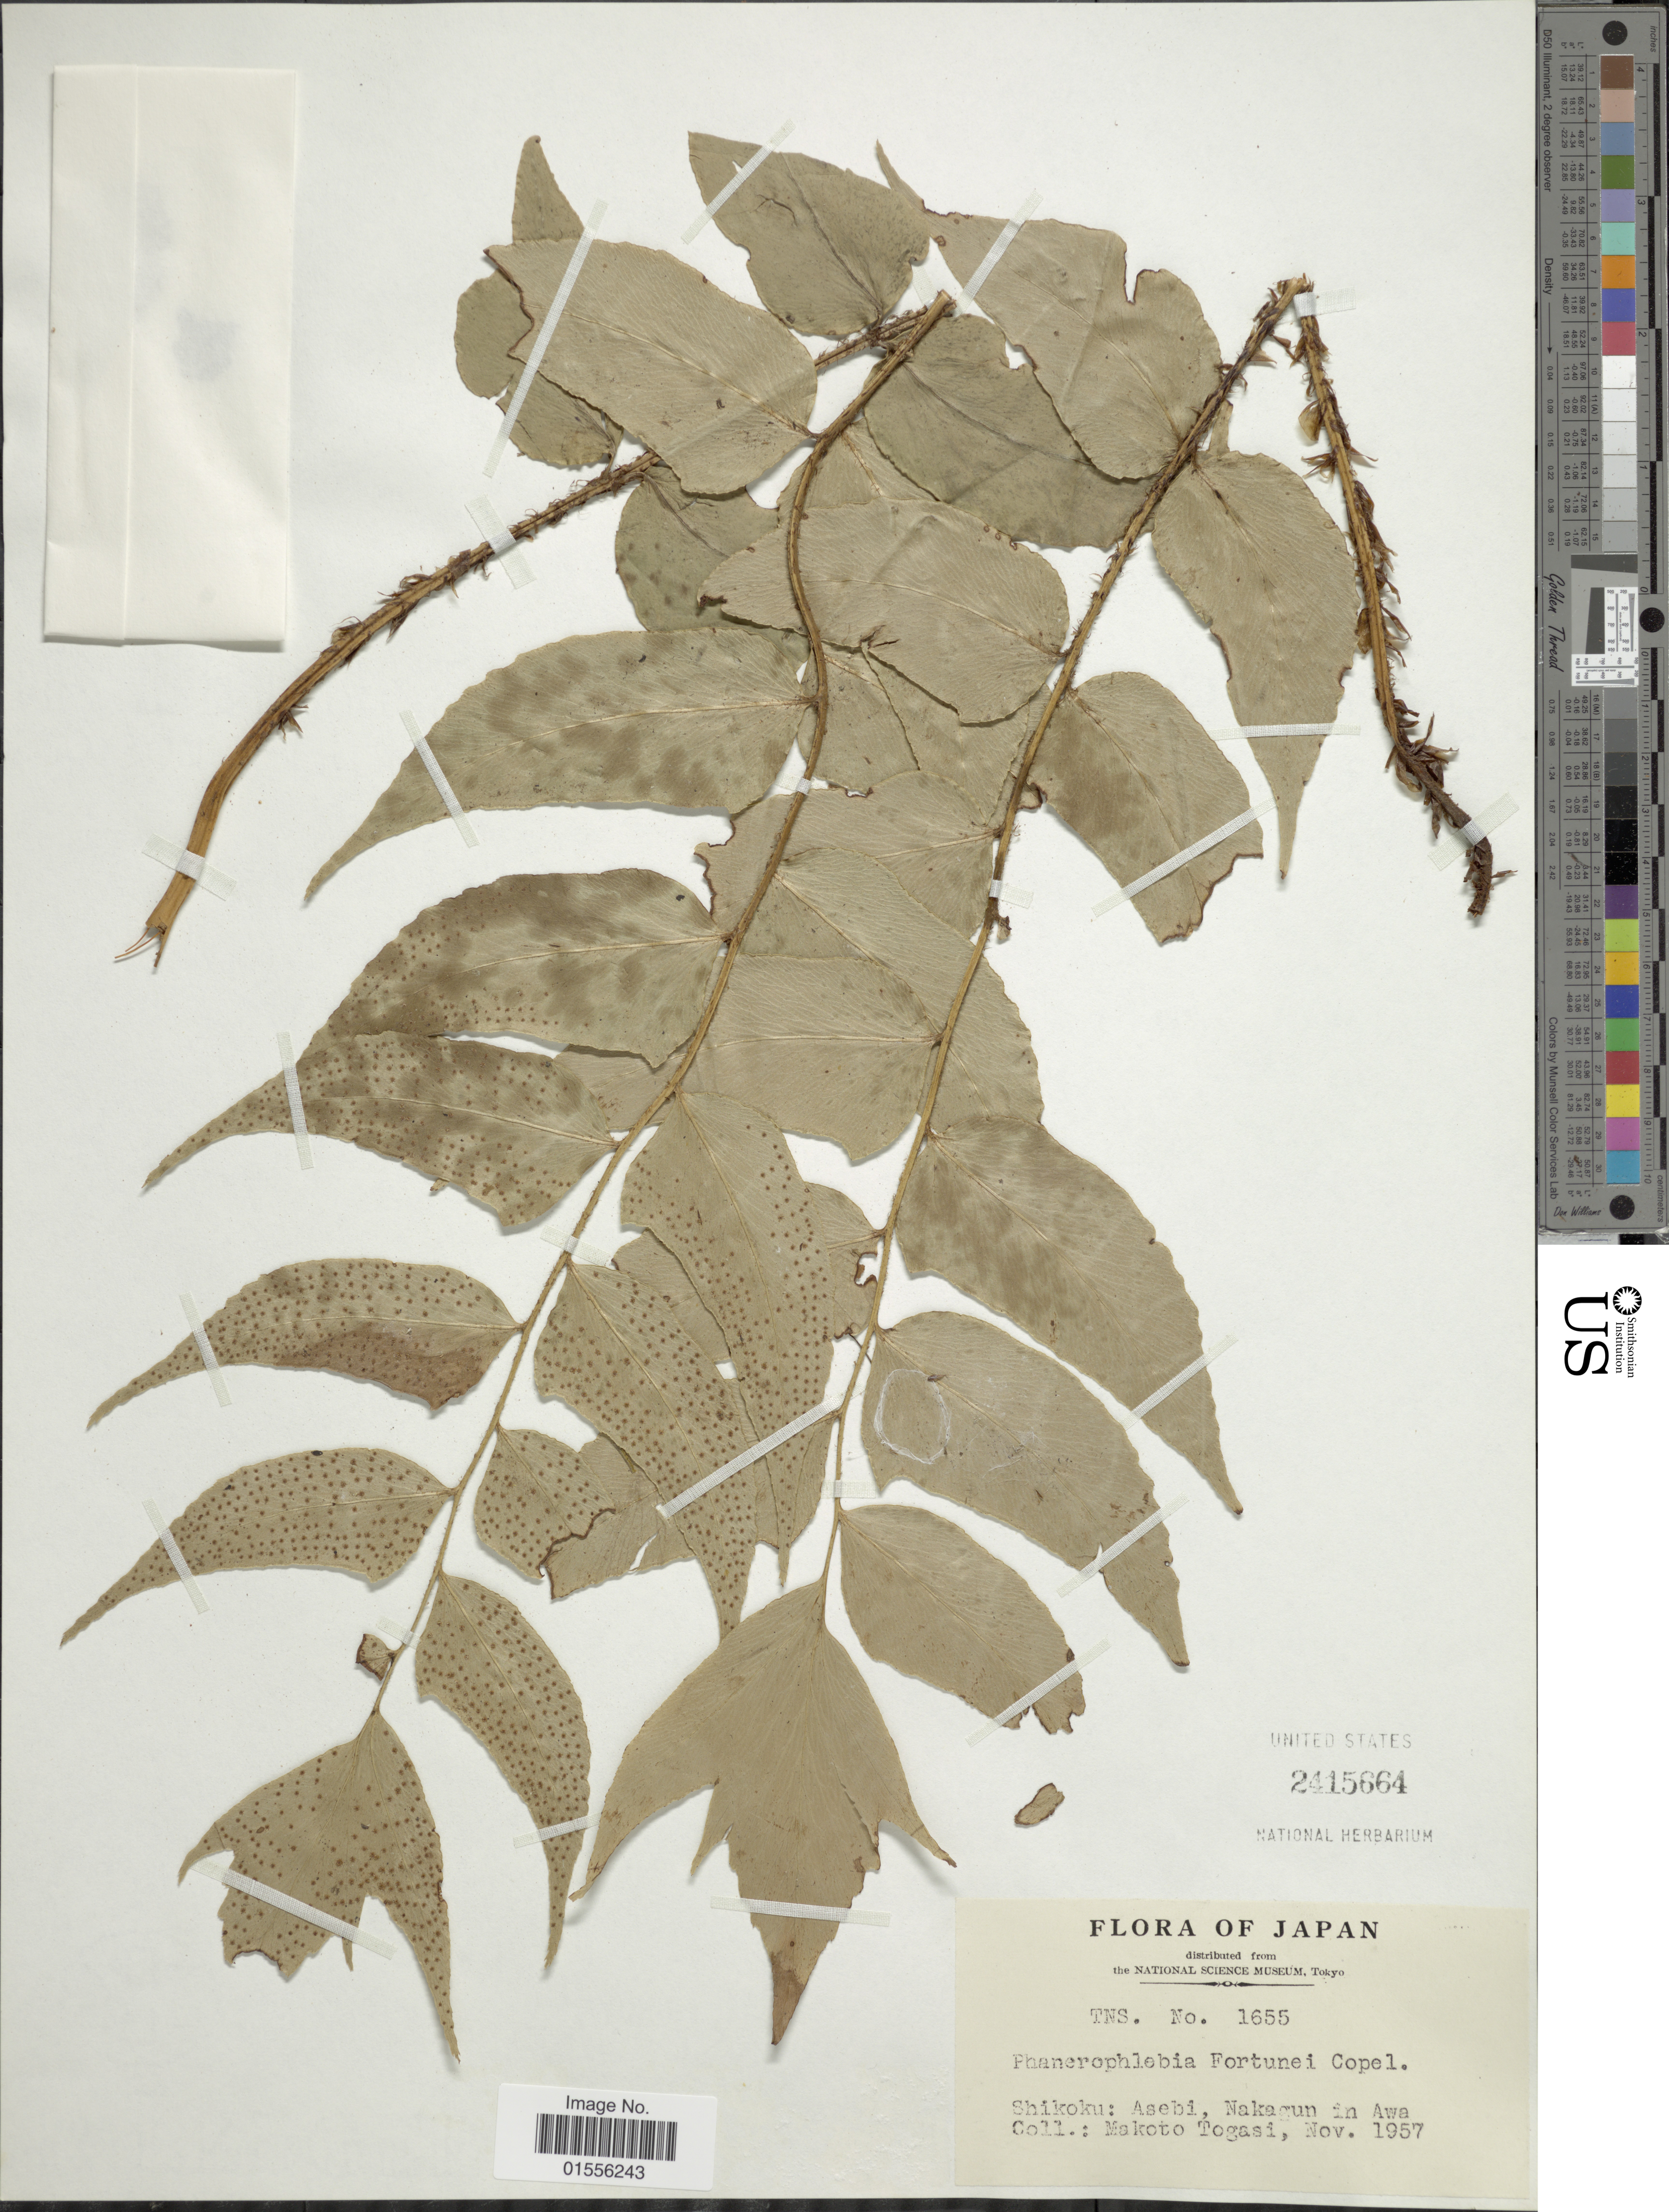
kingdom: Plantae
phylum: Tracheophyta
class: Polypodiopsida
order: Polypodiales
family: Dryopteridaceae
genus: Cyrtomium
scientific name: Cyrtomium fortunei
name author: J. Sm.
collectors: M. Togasi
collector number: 1655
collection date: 1957-11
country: Japan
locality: Shikoku: Asebi, Nakagun in Awa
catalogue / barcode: US 2415664